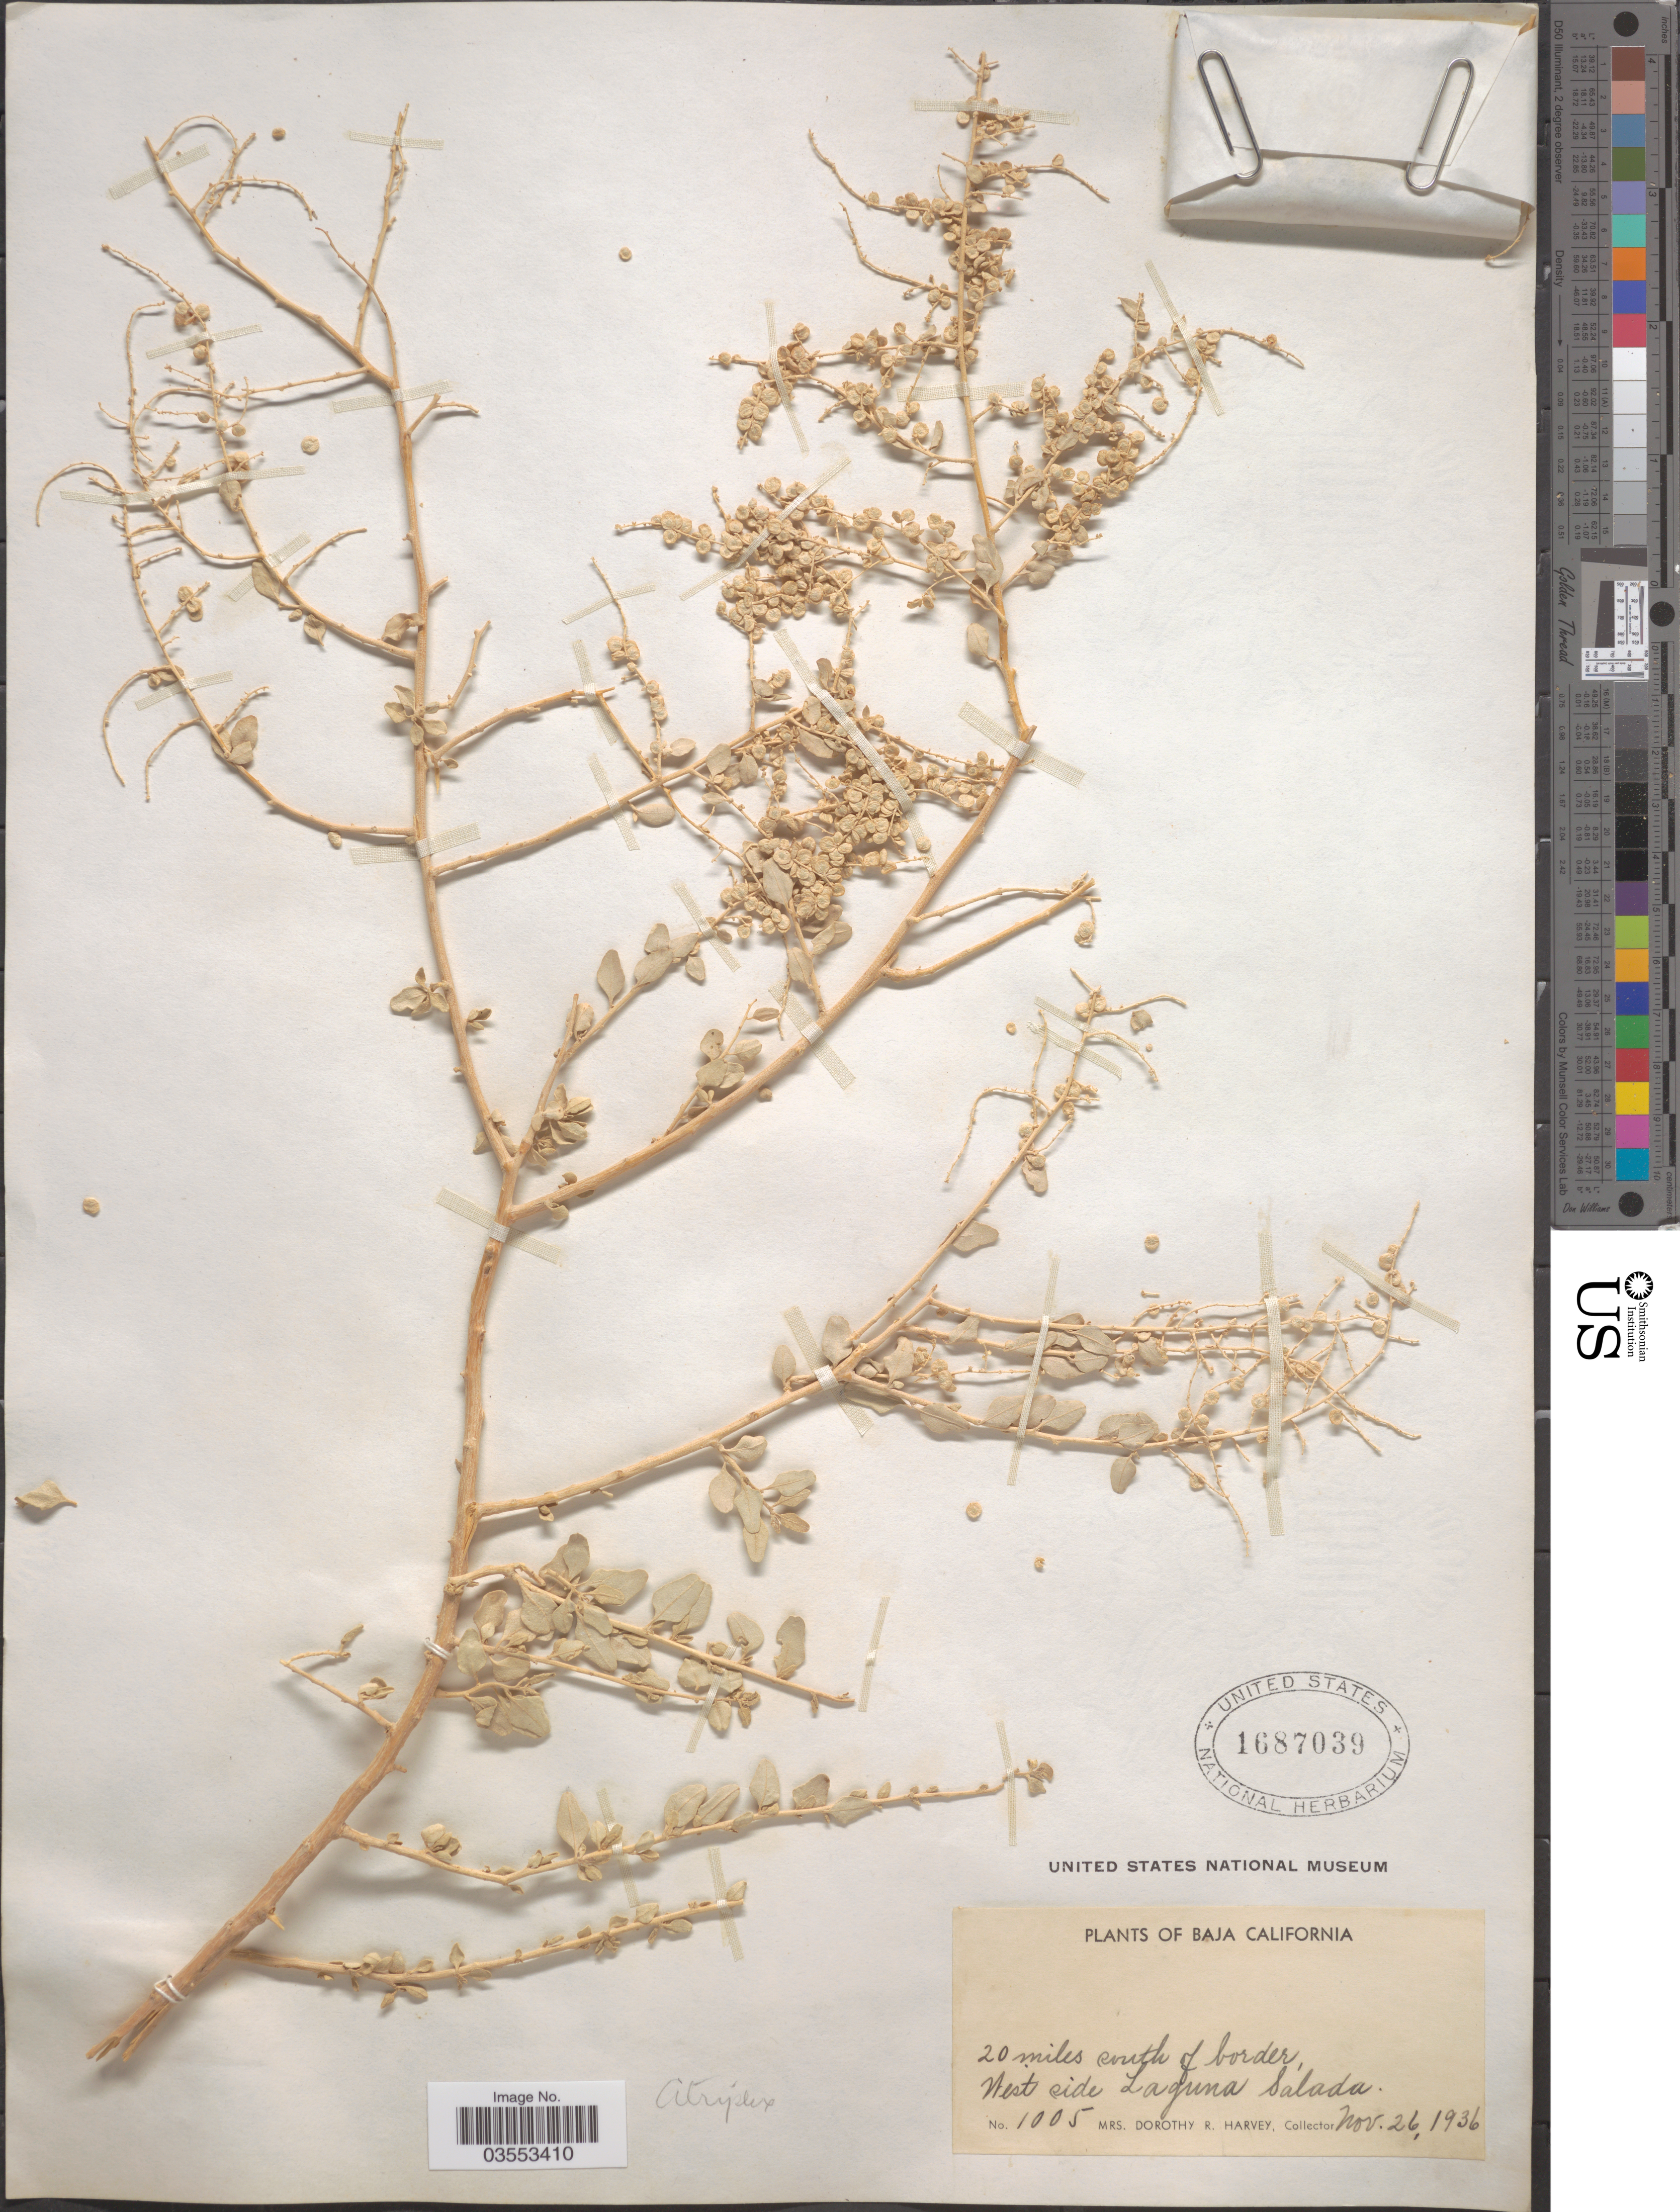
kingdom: Plantae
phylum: Tracheophyta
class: Magnoliopsida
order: Caryophyllales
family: Amaranthaceae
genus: Atriplex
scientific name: Atriplex sp.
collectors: Harvey, Mrs. D. R.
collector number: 1005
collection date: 1936-11-26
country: Mexico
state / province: Baja California Norte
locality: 20 miles south of border West side Laguna Salada.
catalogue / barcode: US 1687039